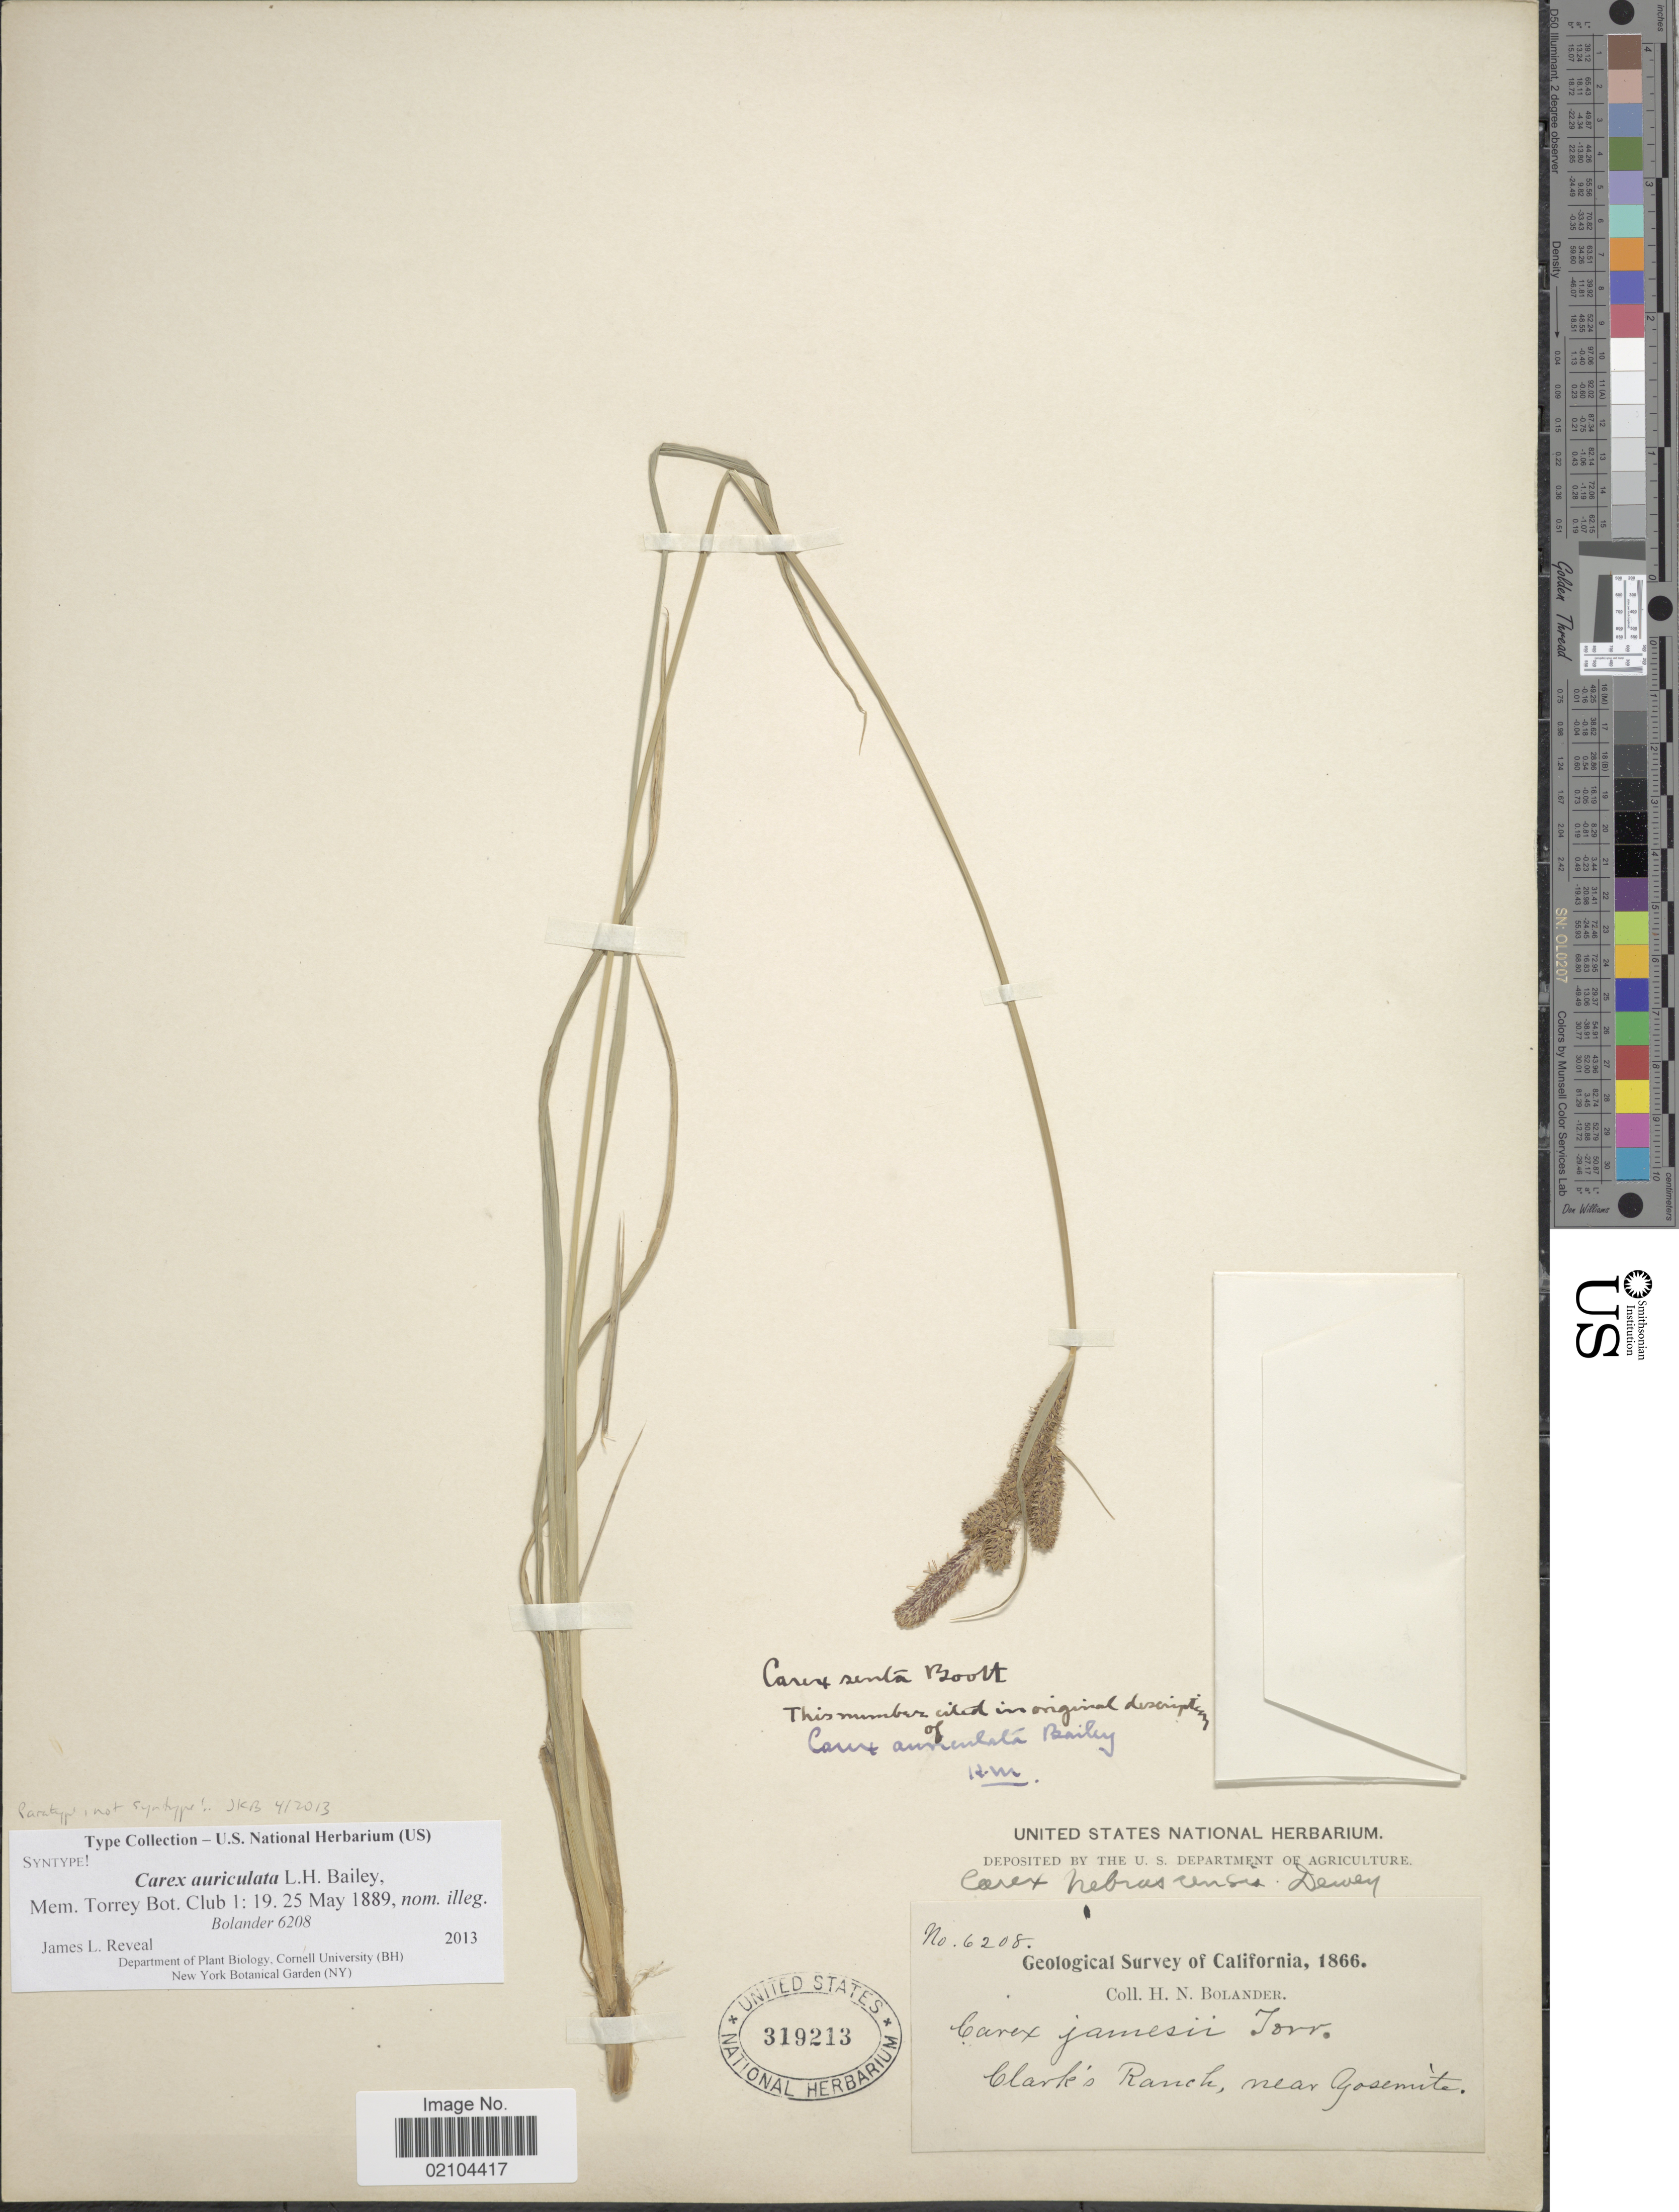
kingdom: Plantae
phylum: Tracheophyta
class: Liliopsida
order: Poales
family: Cyperaceae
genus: Carex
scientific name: Carex angustata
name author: Boott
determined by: Strong, Mark T., (BOT), Smithsonian Institution - National Museum of Natural History (UNITED STATES)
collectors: H. Bolander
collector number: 6208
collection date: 1866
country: United States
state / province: California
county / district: Mariposa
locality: Clark's Ranch, near Yosemite.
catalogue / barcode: US 319213